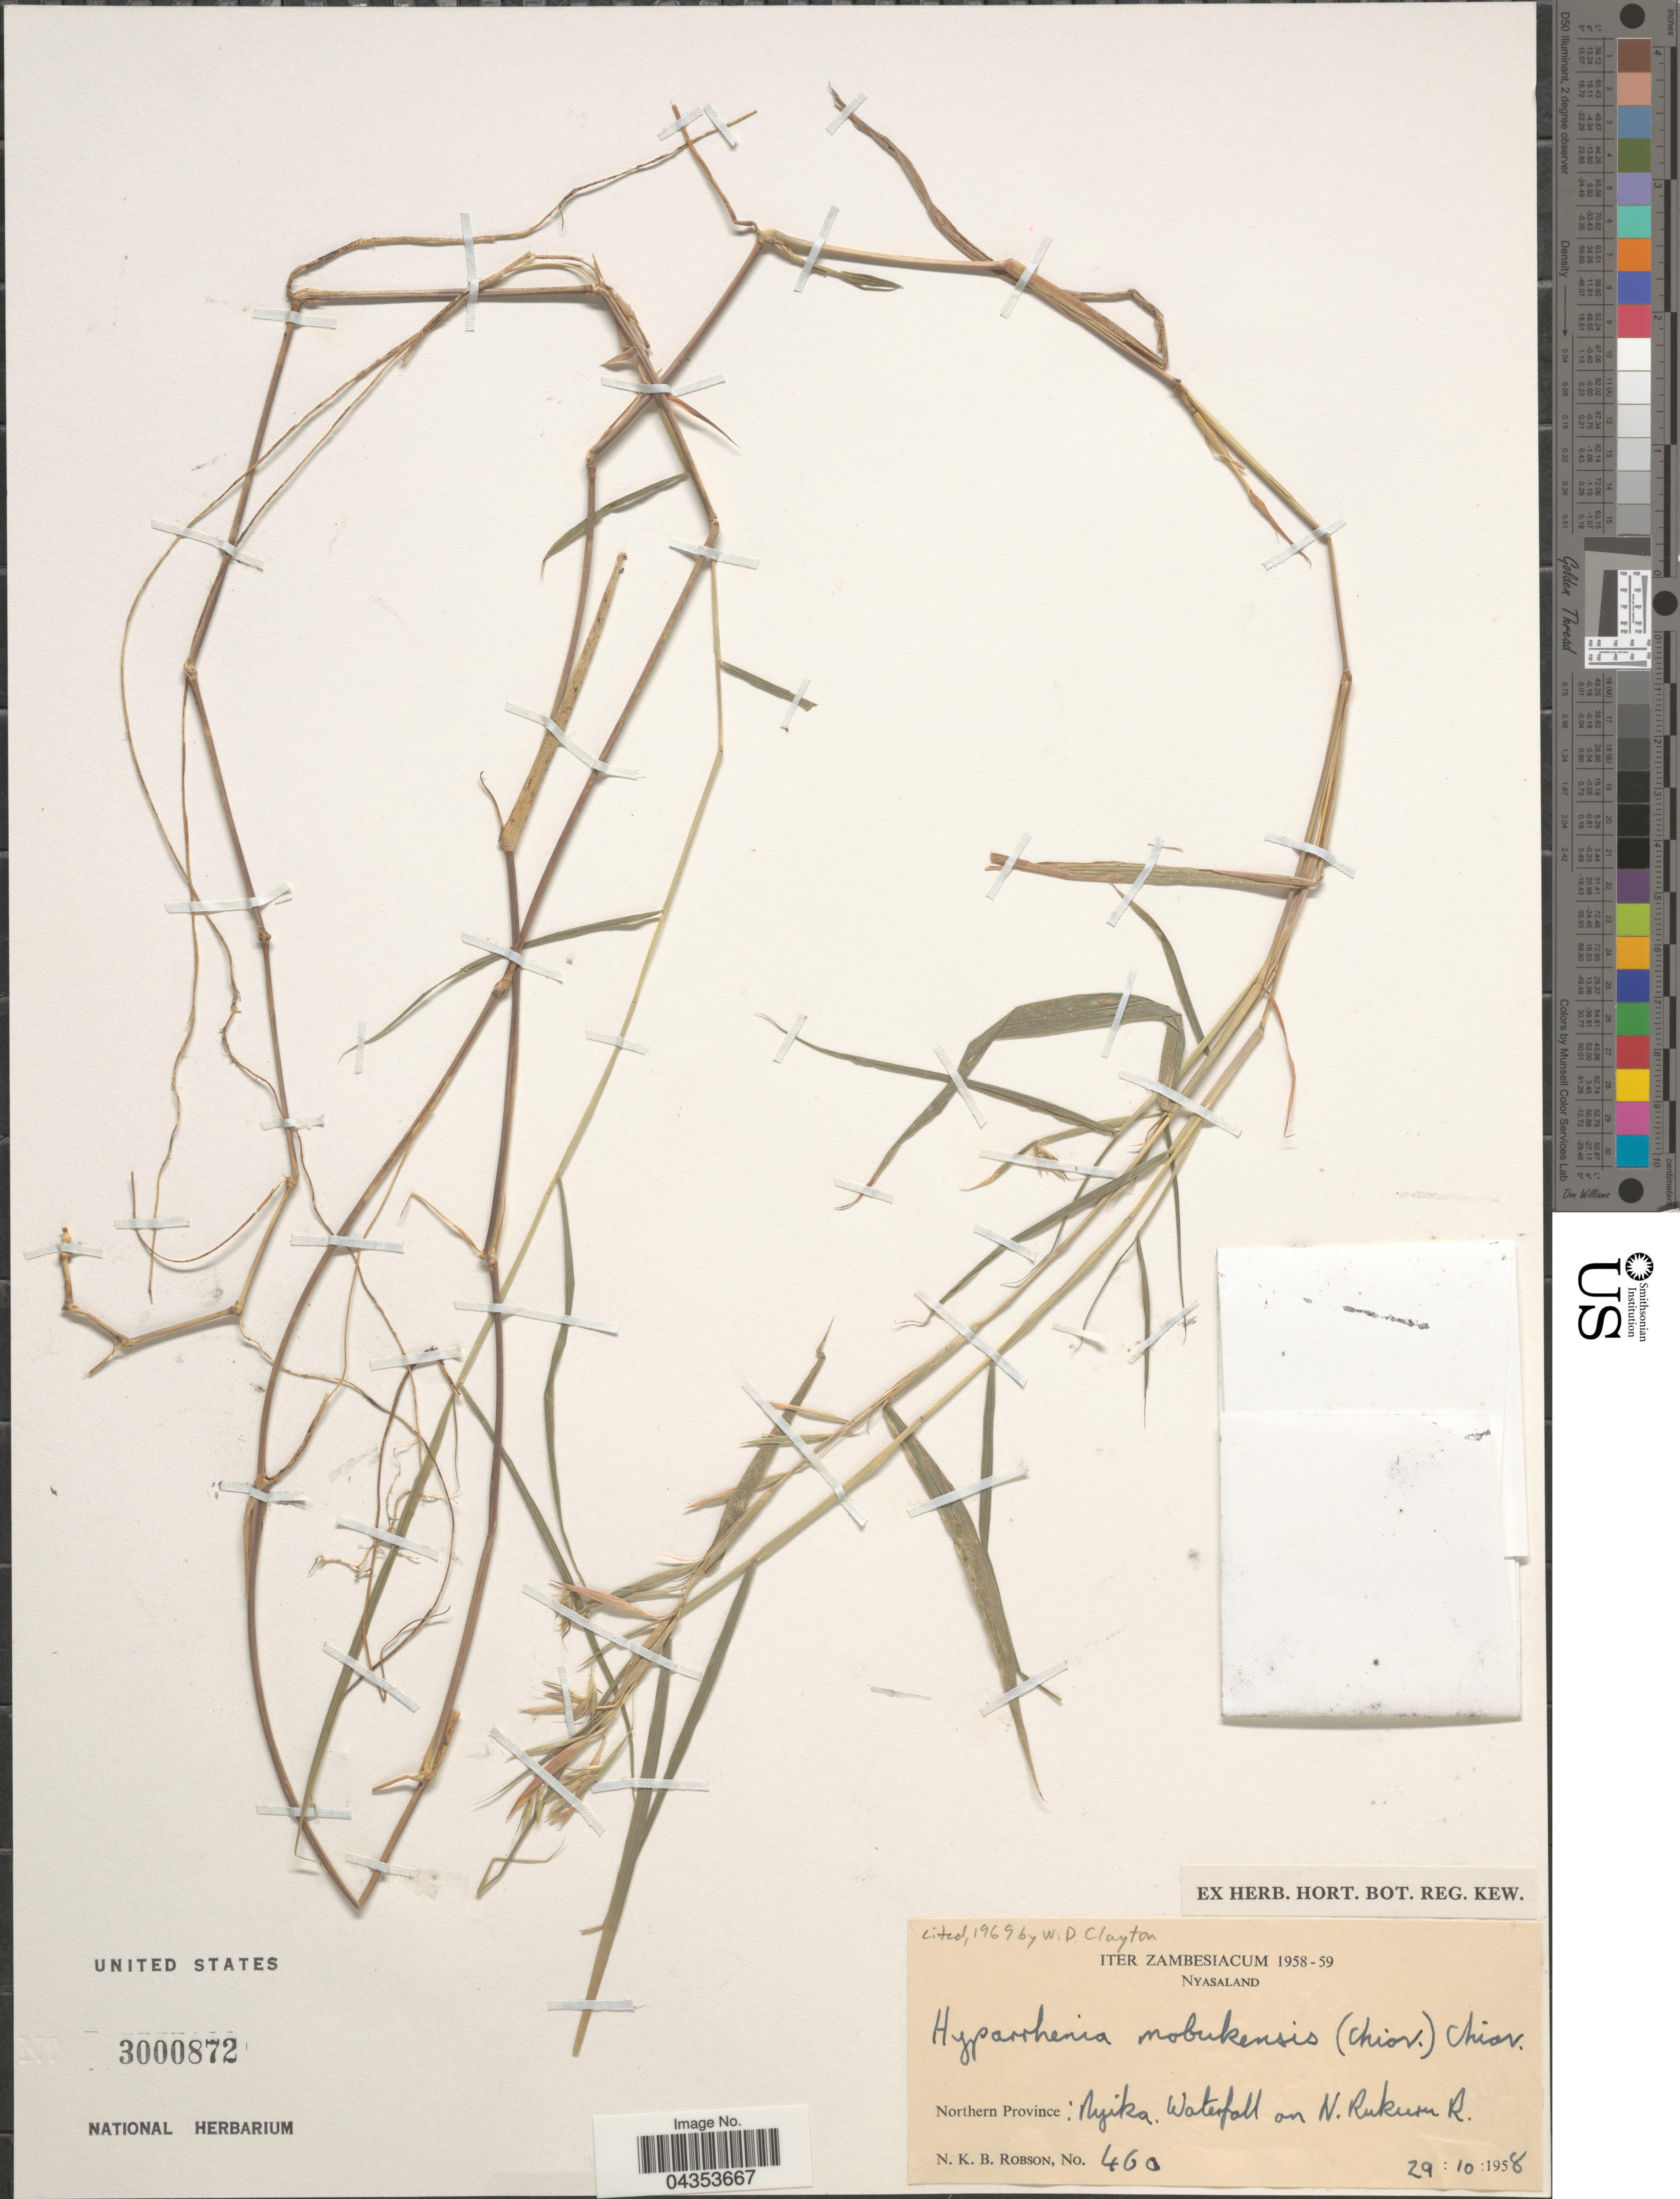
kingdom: Plantae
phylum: Tracheophyta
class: Liliopsida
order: Poales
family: Poaceae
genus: Hyparrhenia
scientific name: Hyparrhenia mobukensis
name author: (Chiov.) Chiov.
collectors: N. Robson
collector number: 460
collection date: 1958-10-29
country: Malawi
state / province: Northern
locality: Iter Zambesiacum 1958-59. Nyasaland. Northern Province: Nyika. Waterfall on N. Rukuru R.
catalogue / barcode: US 3000872